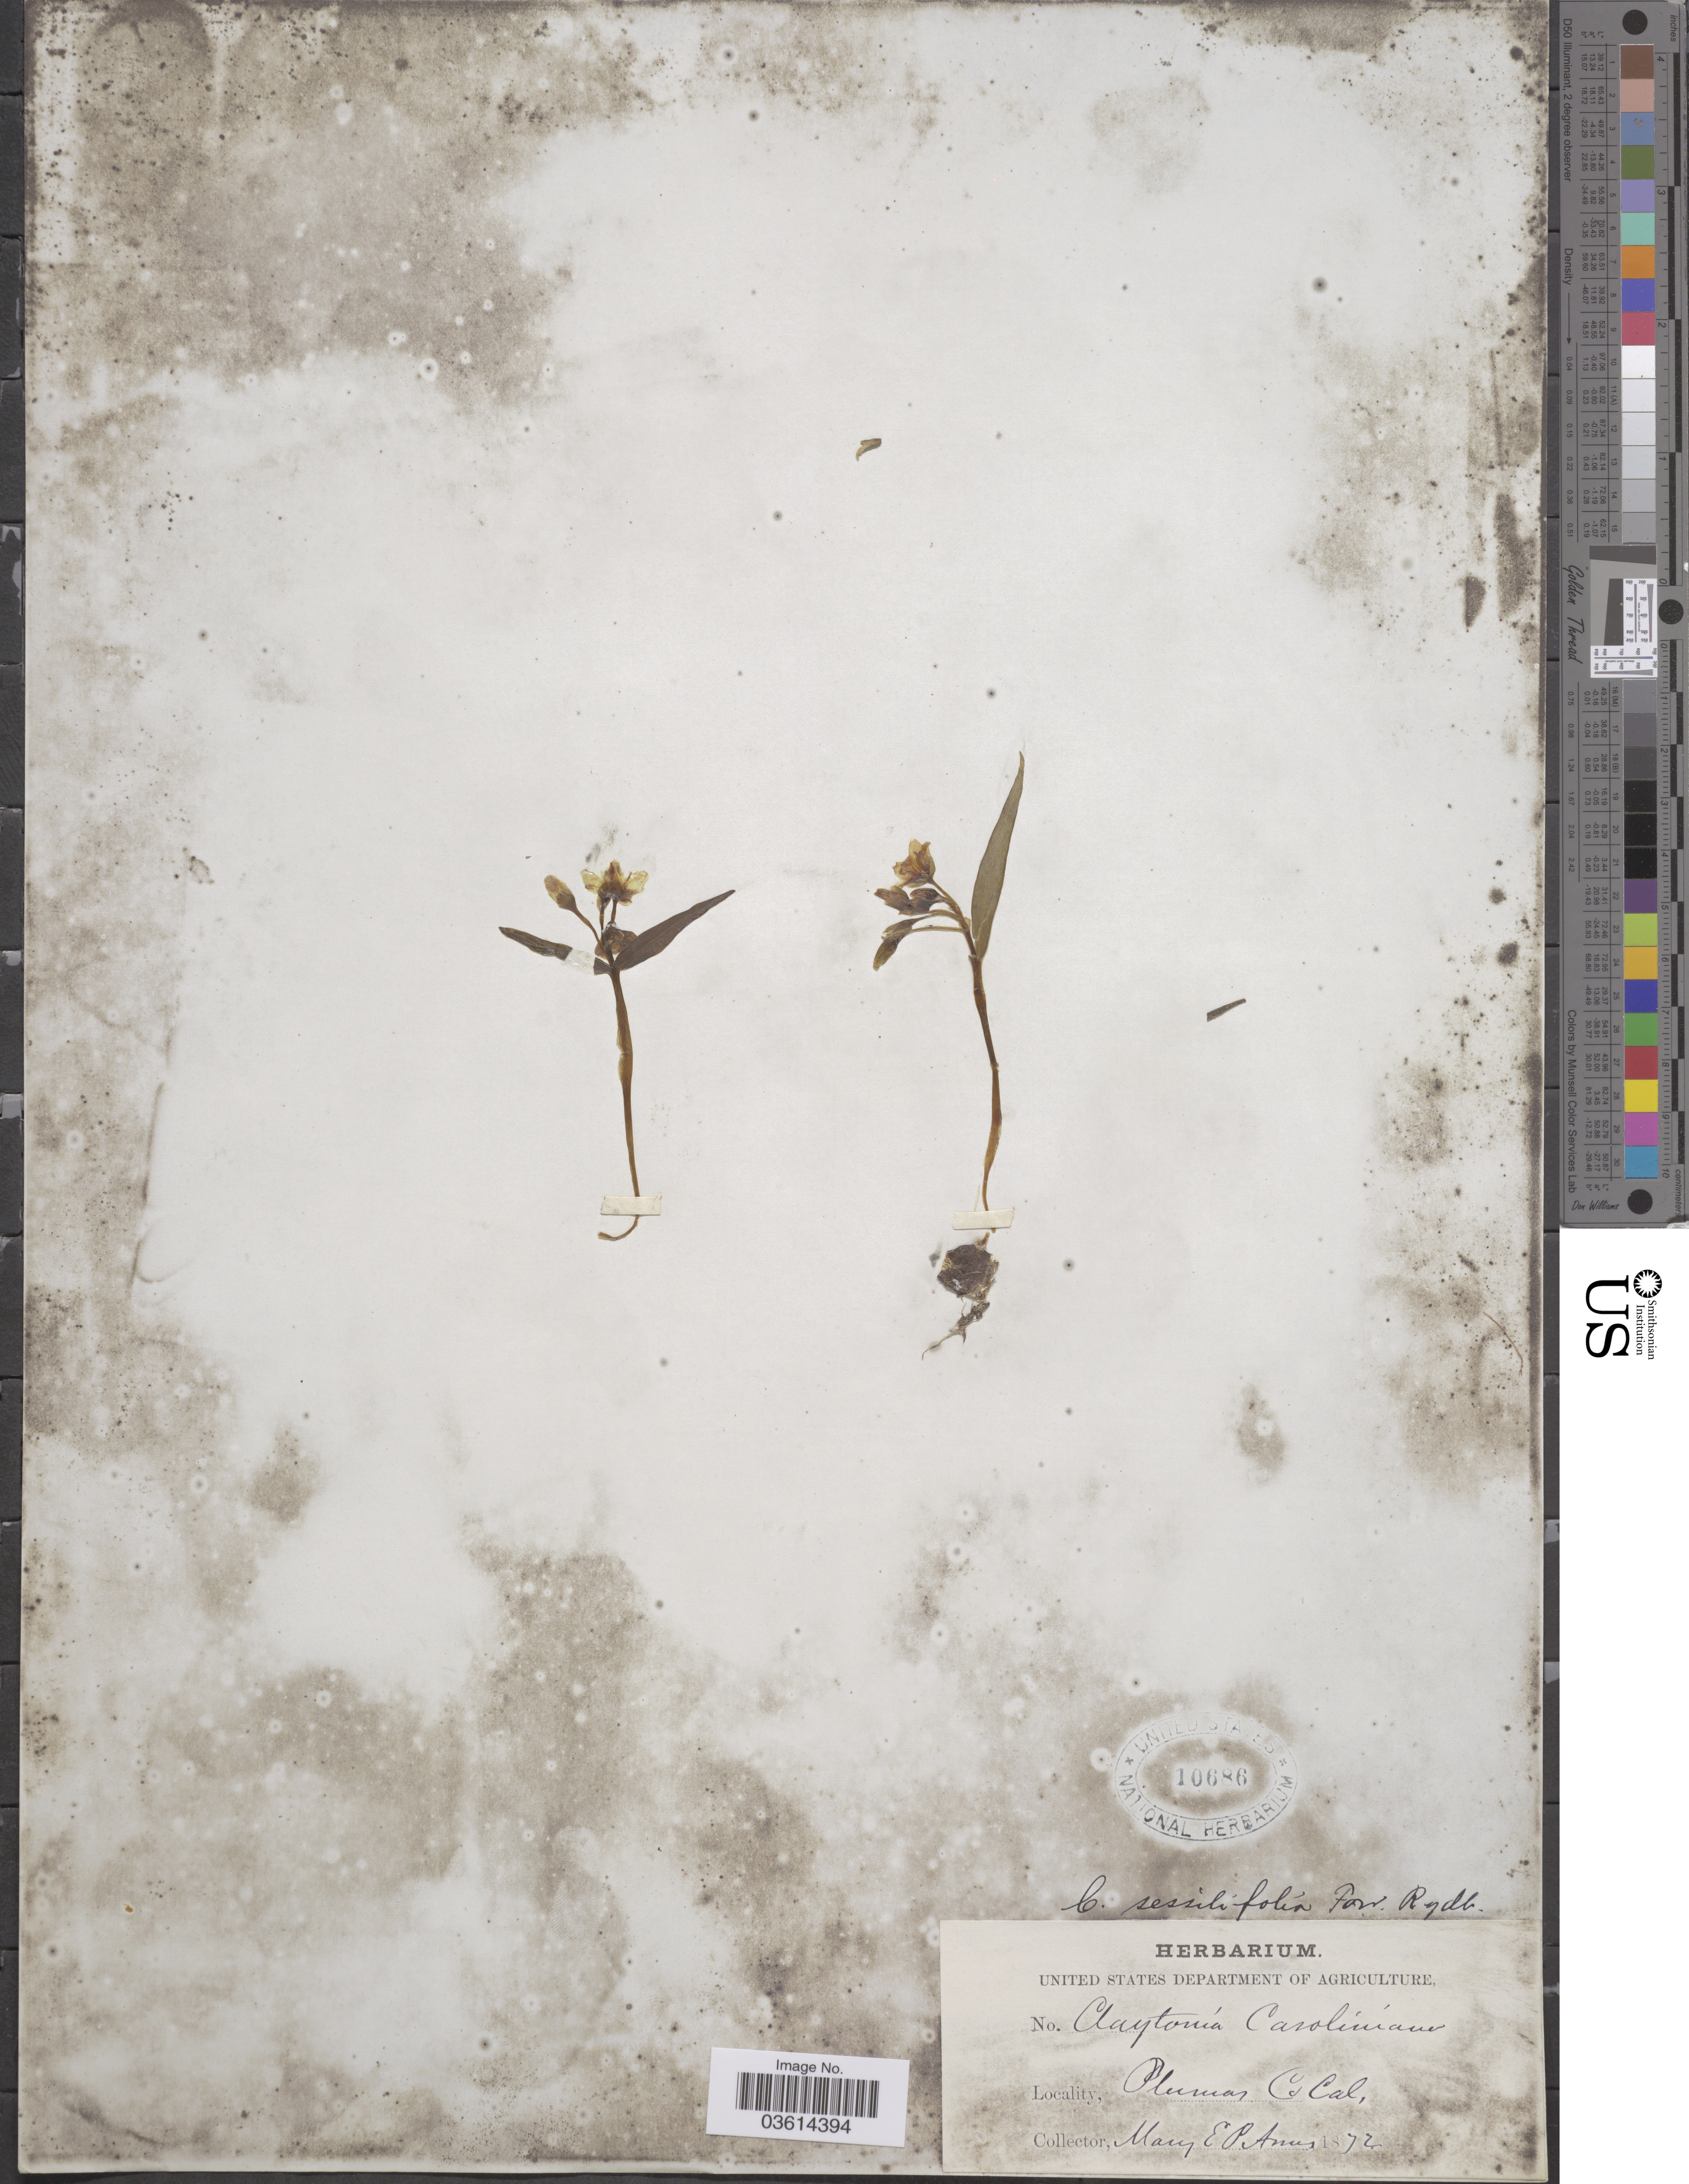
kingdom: Plantae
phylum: Tracheophyta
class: Magnoliopsida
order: Caryophyllales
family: Montiaceae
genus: Claytonia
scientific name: Claytonia lanceolata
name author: Pursh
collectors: M. E. P. Ames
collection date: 1872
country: United States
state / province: California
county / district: Plumas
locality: Plumas Co.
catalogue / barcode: US 10686